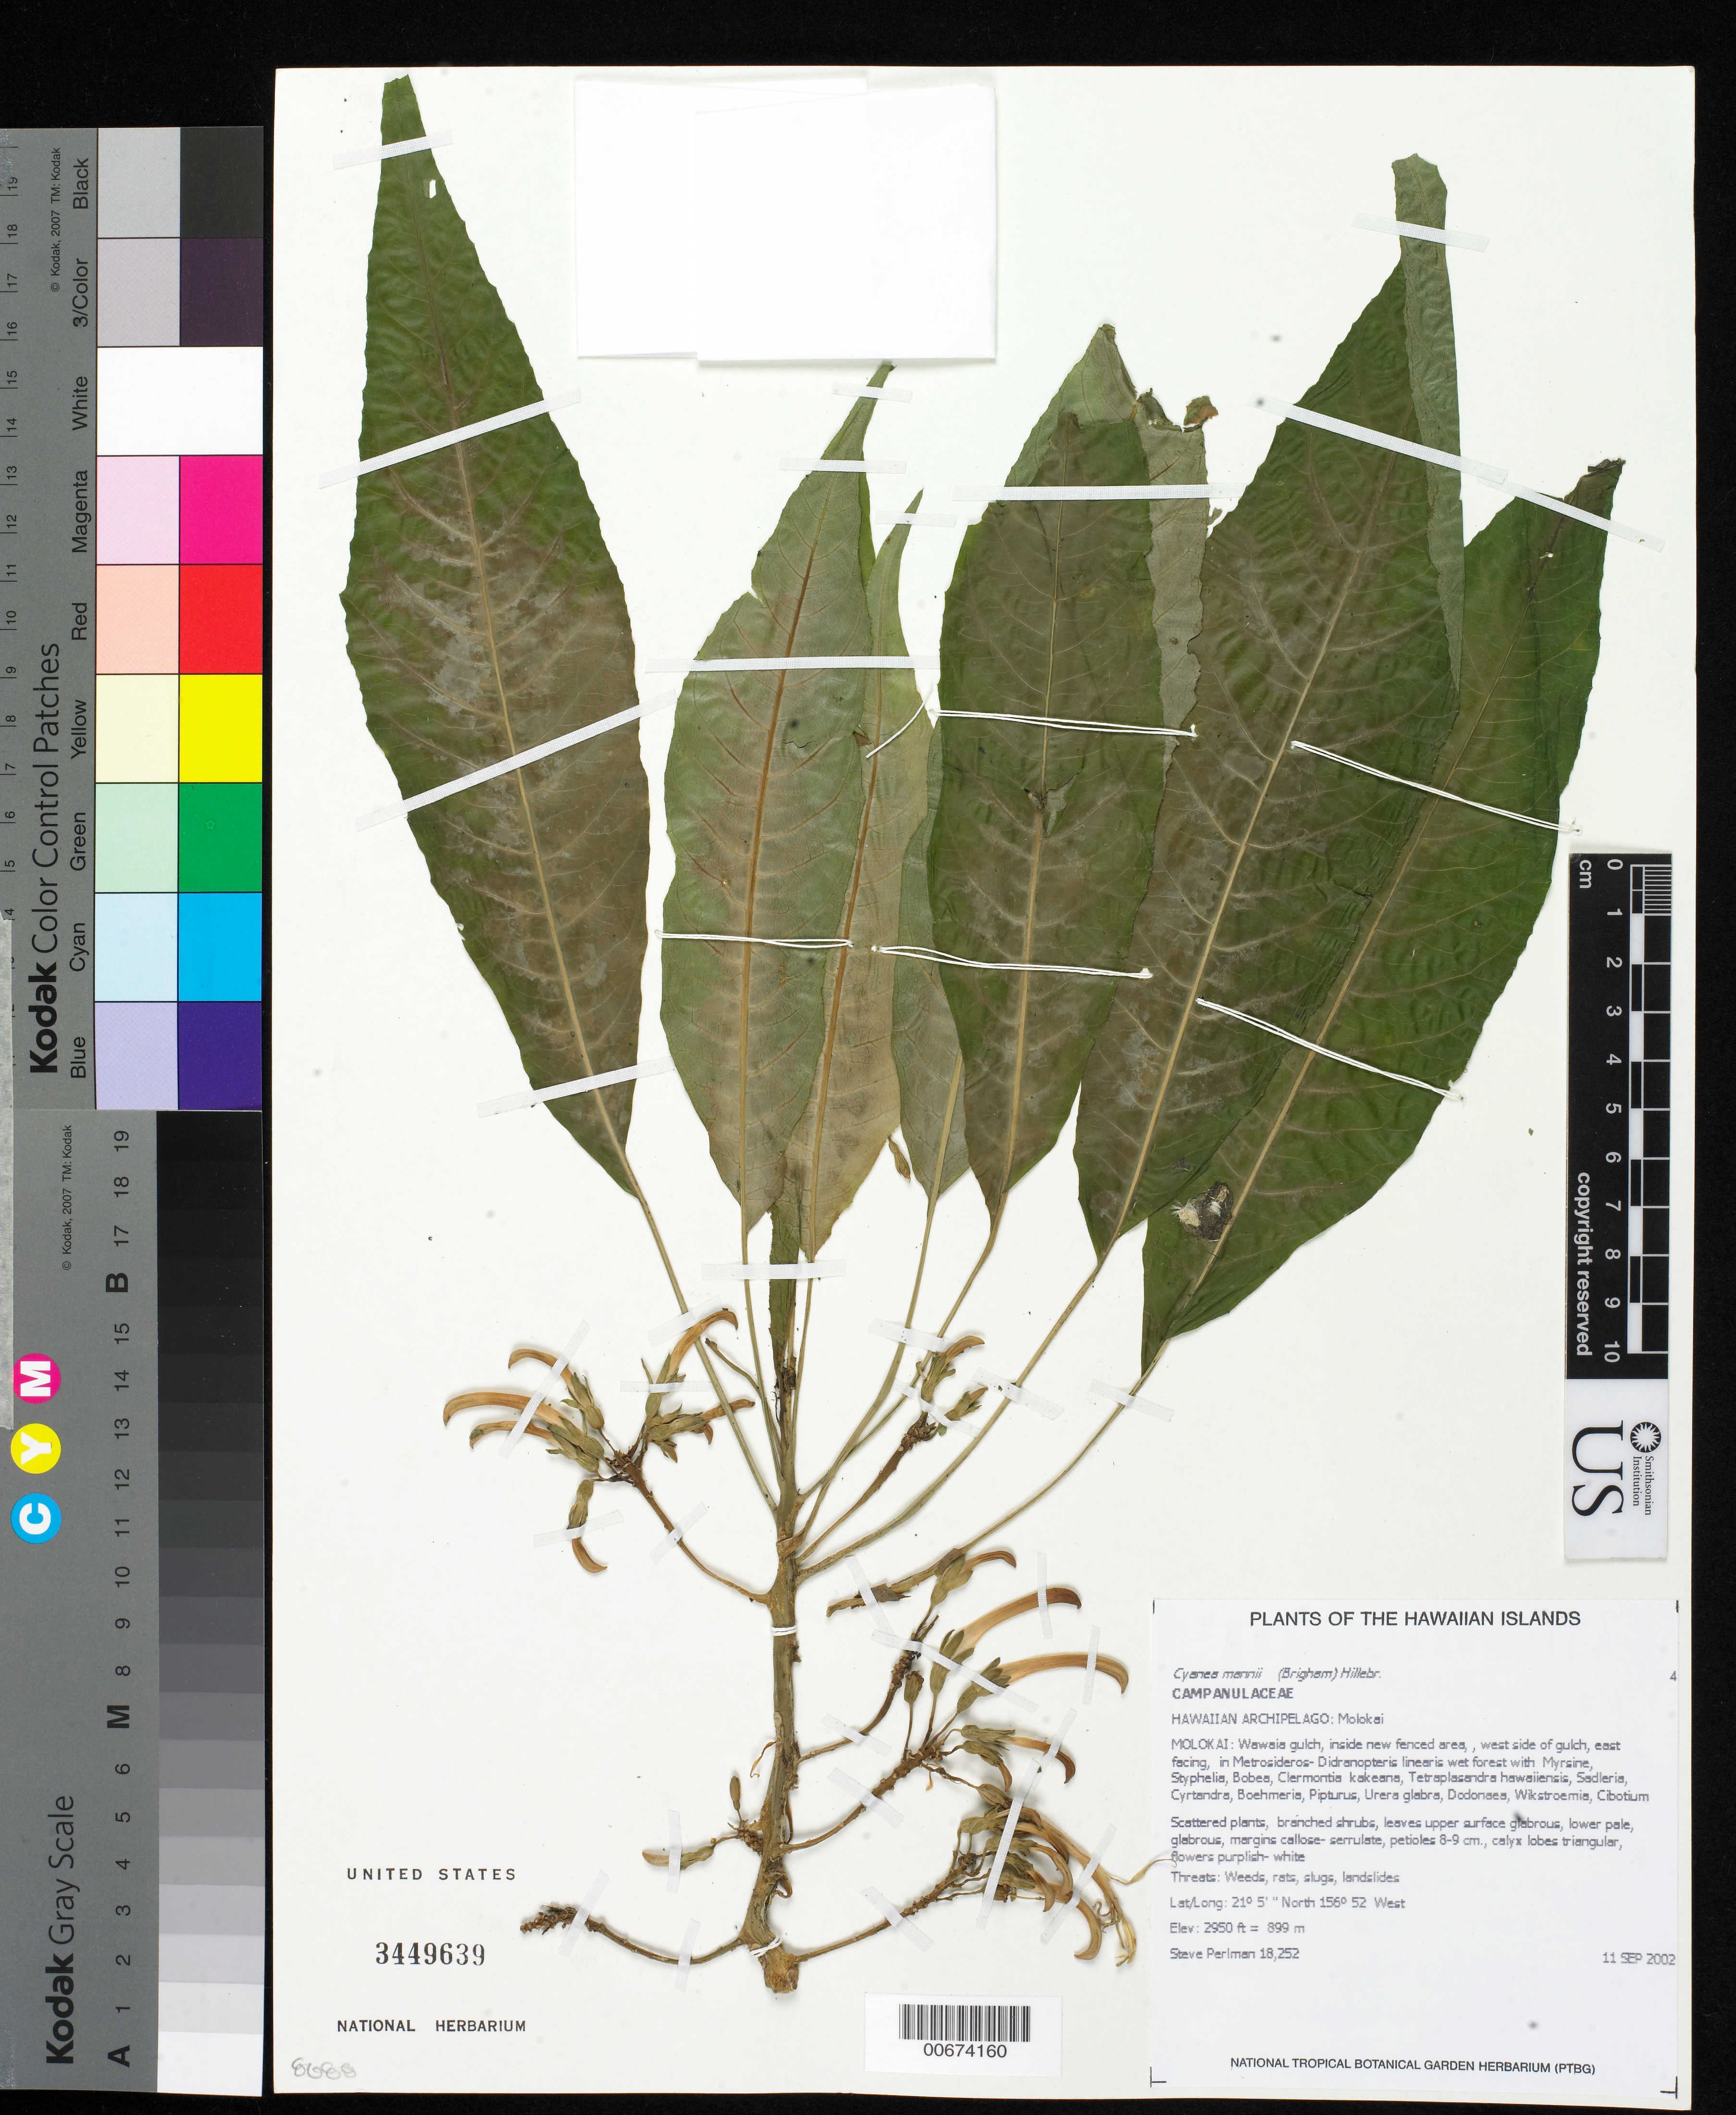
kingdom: Plantae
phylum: Tracheophyta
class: Magnoliopsida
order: Asterales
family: Campanulaceae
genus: Cyanea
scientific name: Cyanea mannii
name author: (Brigham ex H. Mann) Hillebr.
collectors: S. P. Perlman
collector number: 18252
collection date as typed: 11 Sep 2002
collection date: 2002-09-11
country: United States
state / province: Hawaii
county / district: Maui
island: Moloka'i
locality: Wawaia gulch, inside new fenced area, wewst side of gulch, east facing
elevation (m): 899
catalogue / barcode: US 3449639